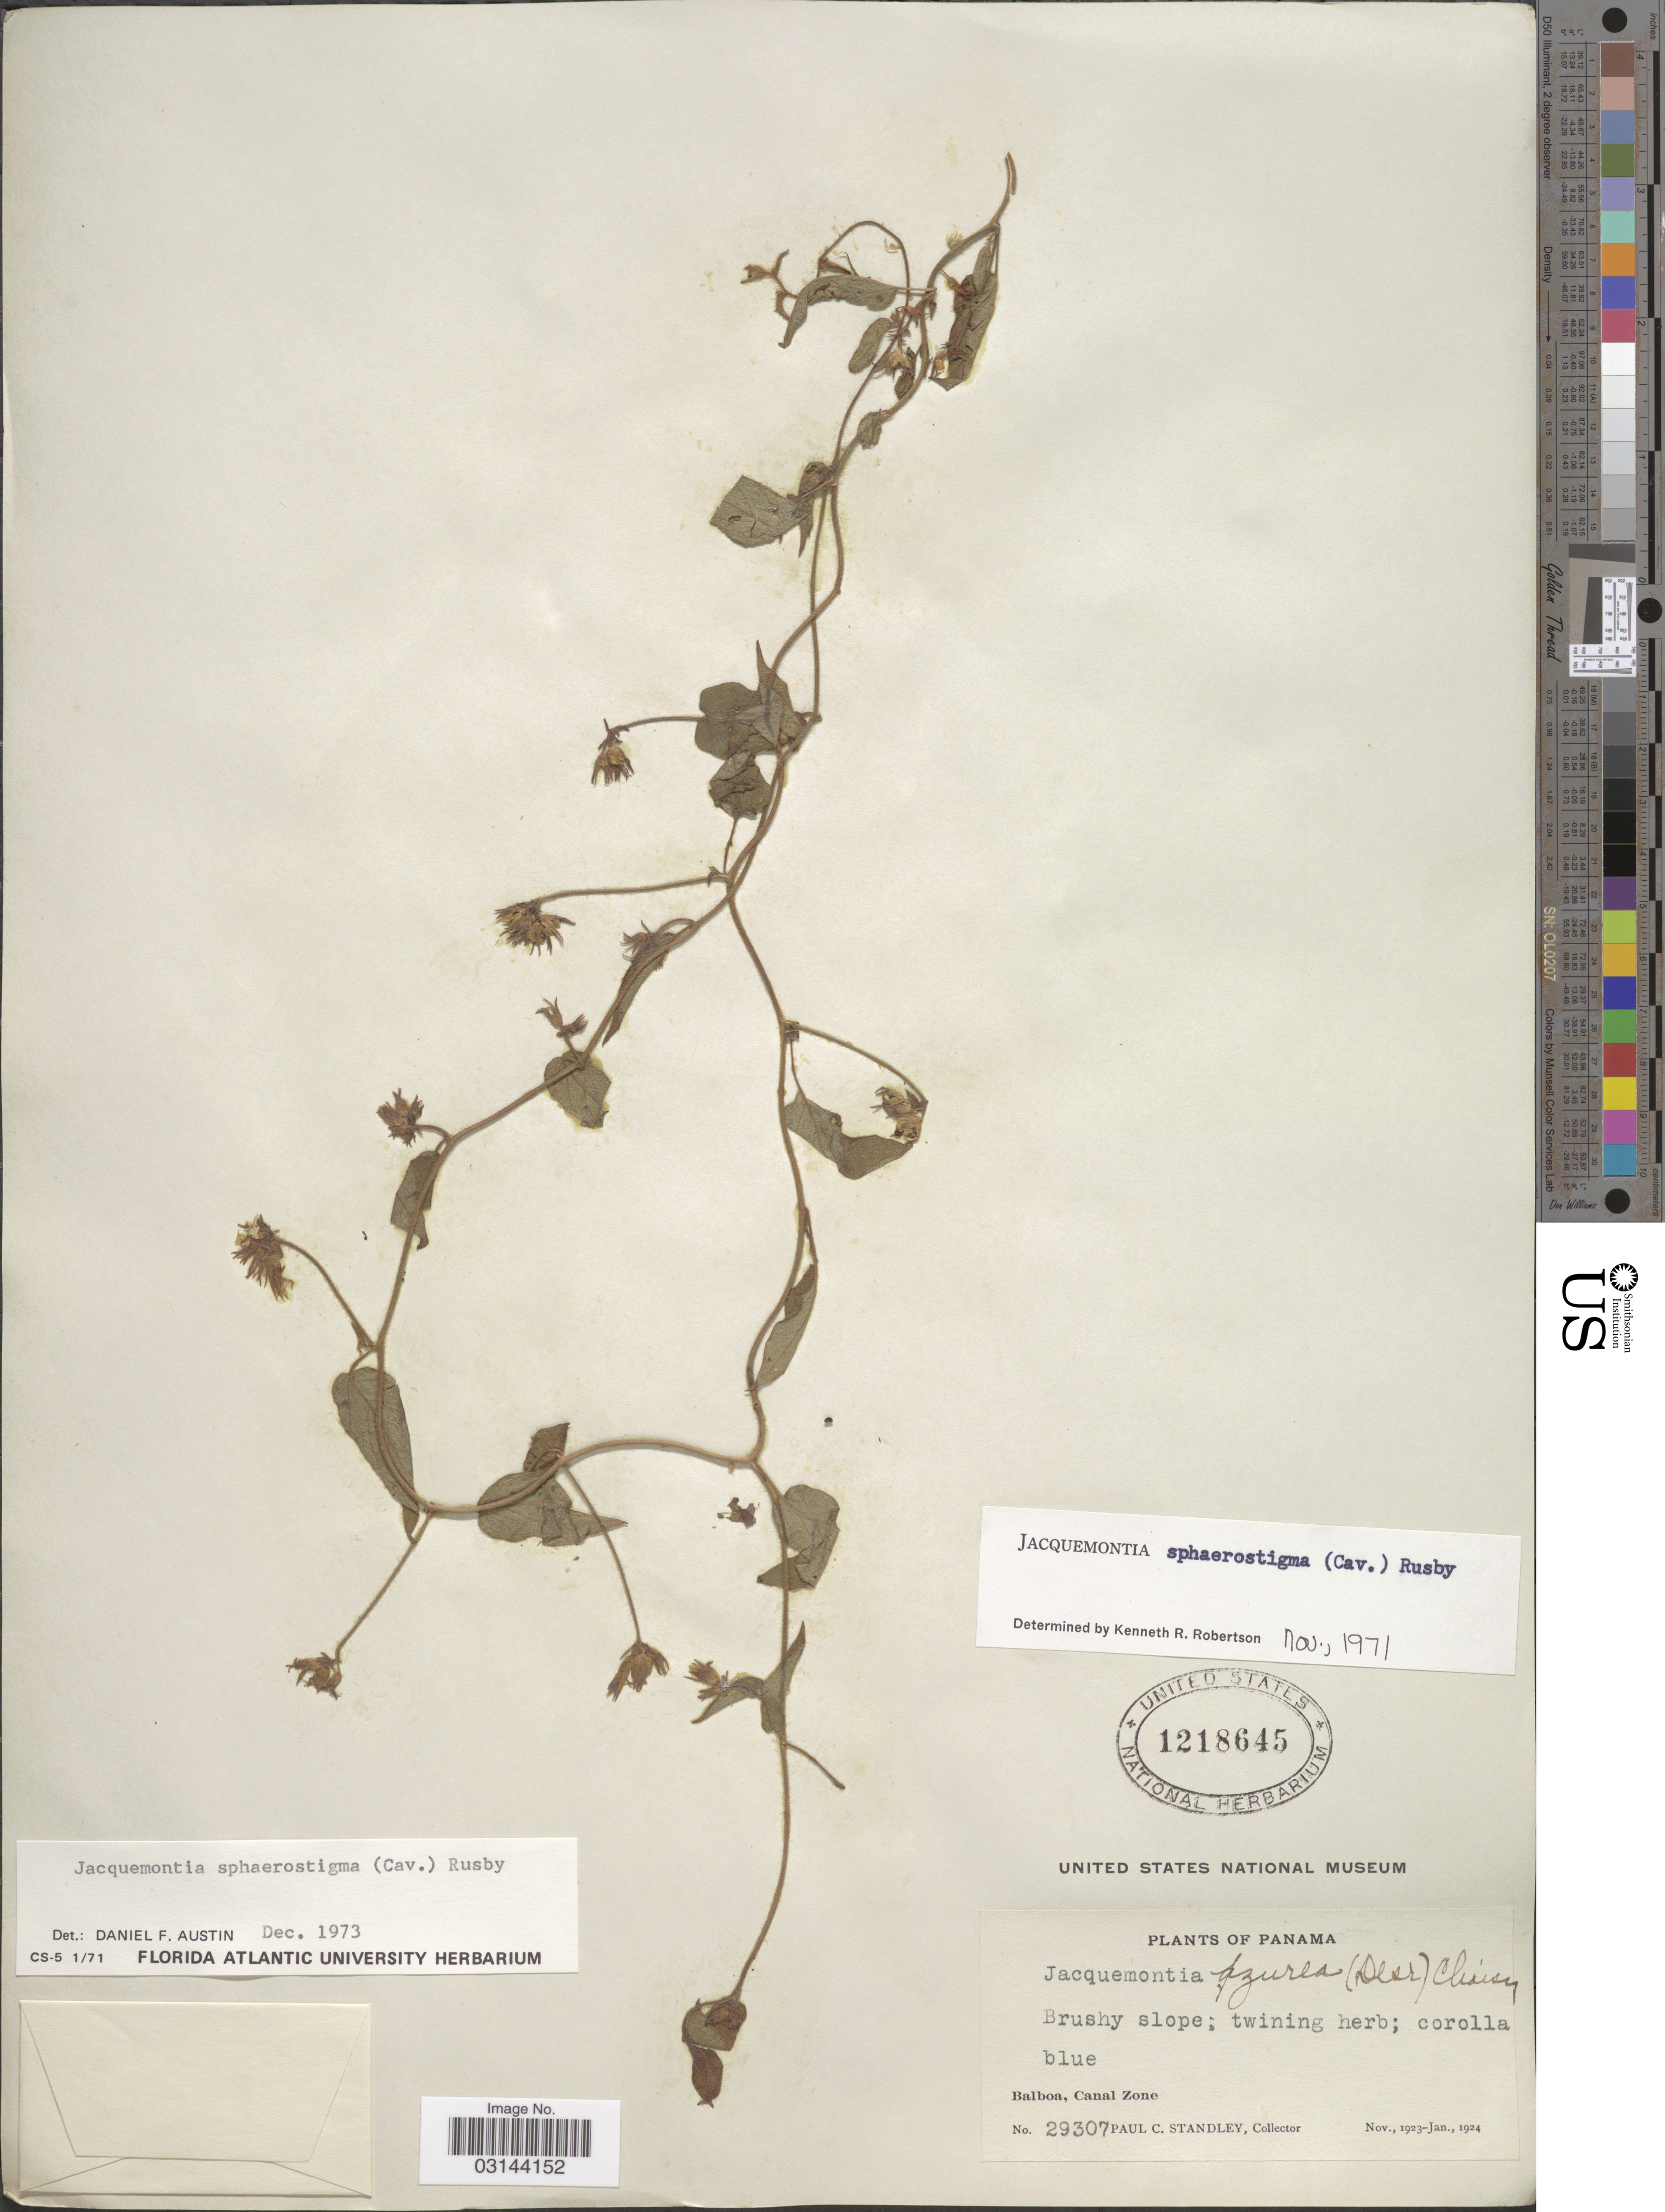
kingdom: Plantae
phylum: Tracheophyta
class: Magnoliopsida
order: Solanales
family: Convolvulaceae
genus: Jacquemontia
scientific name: Jacquemontia sphaerostigma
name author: (Cav.) Rusby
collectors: P. C. Standley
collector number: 29307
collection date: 1923-11/1924-01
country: Panama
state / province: Colón / Panamá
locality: Balboa, Canal Zone.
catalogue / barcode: US 1218645